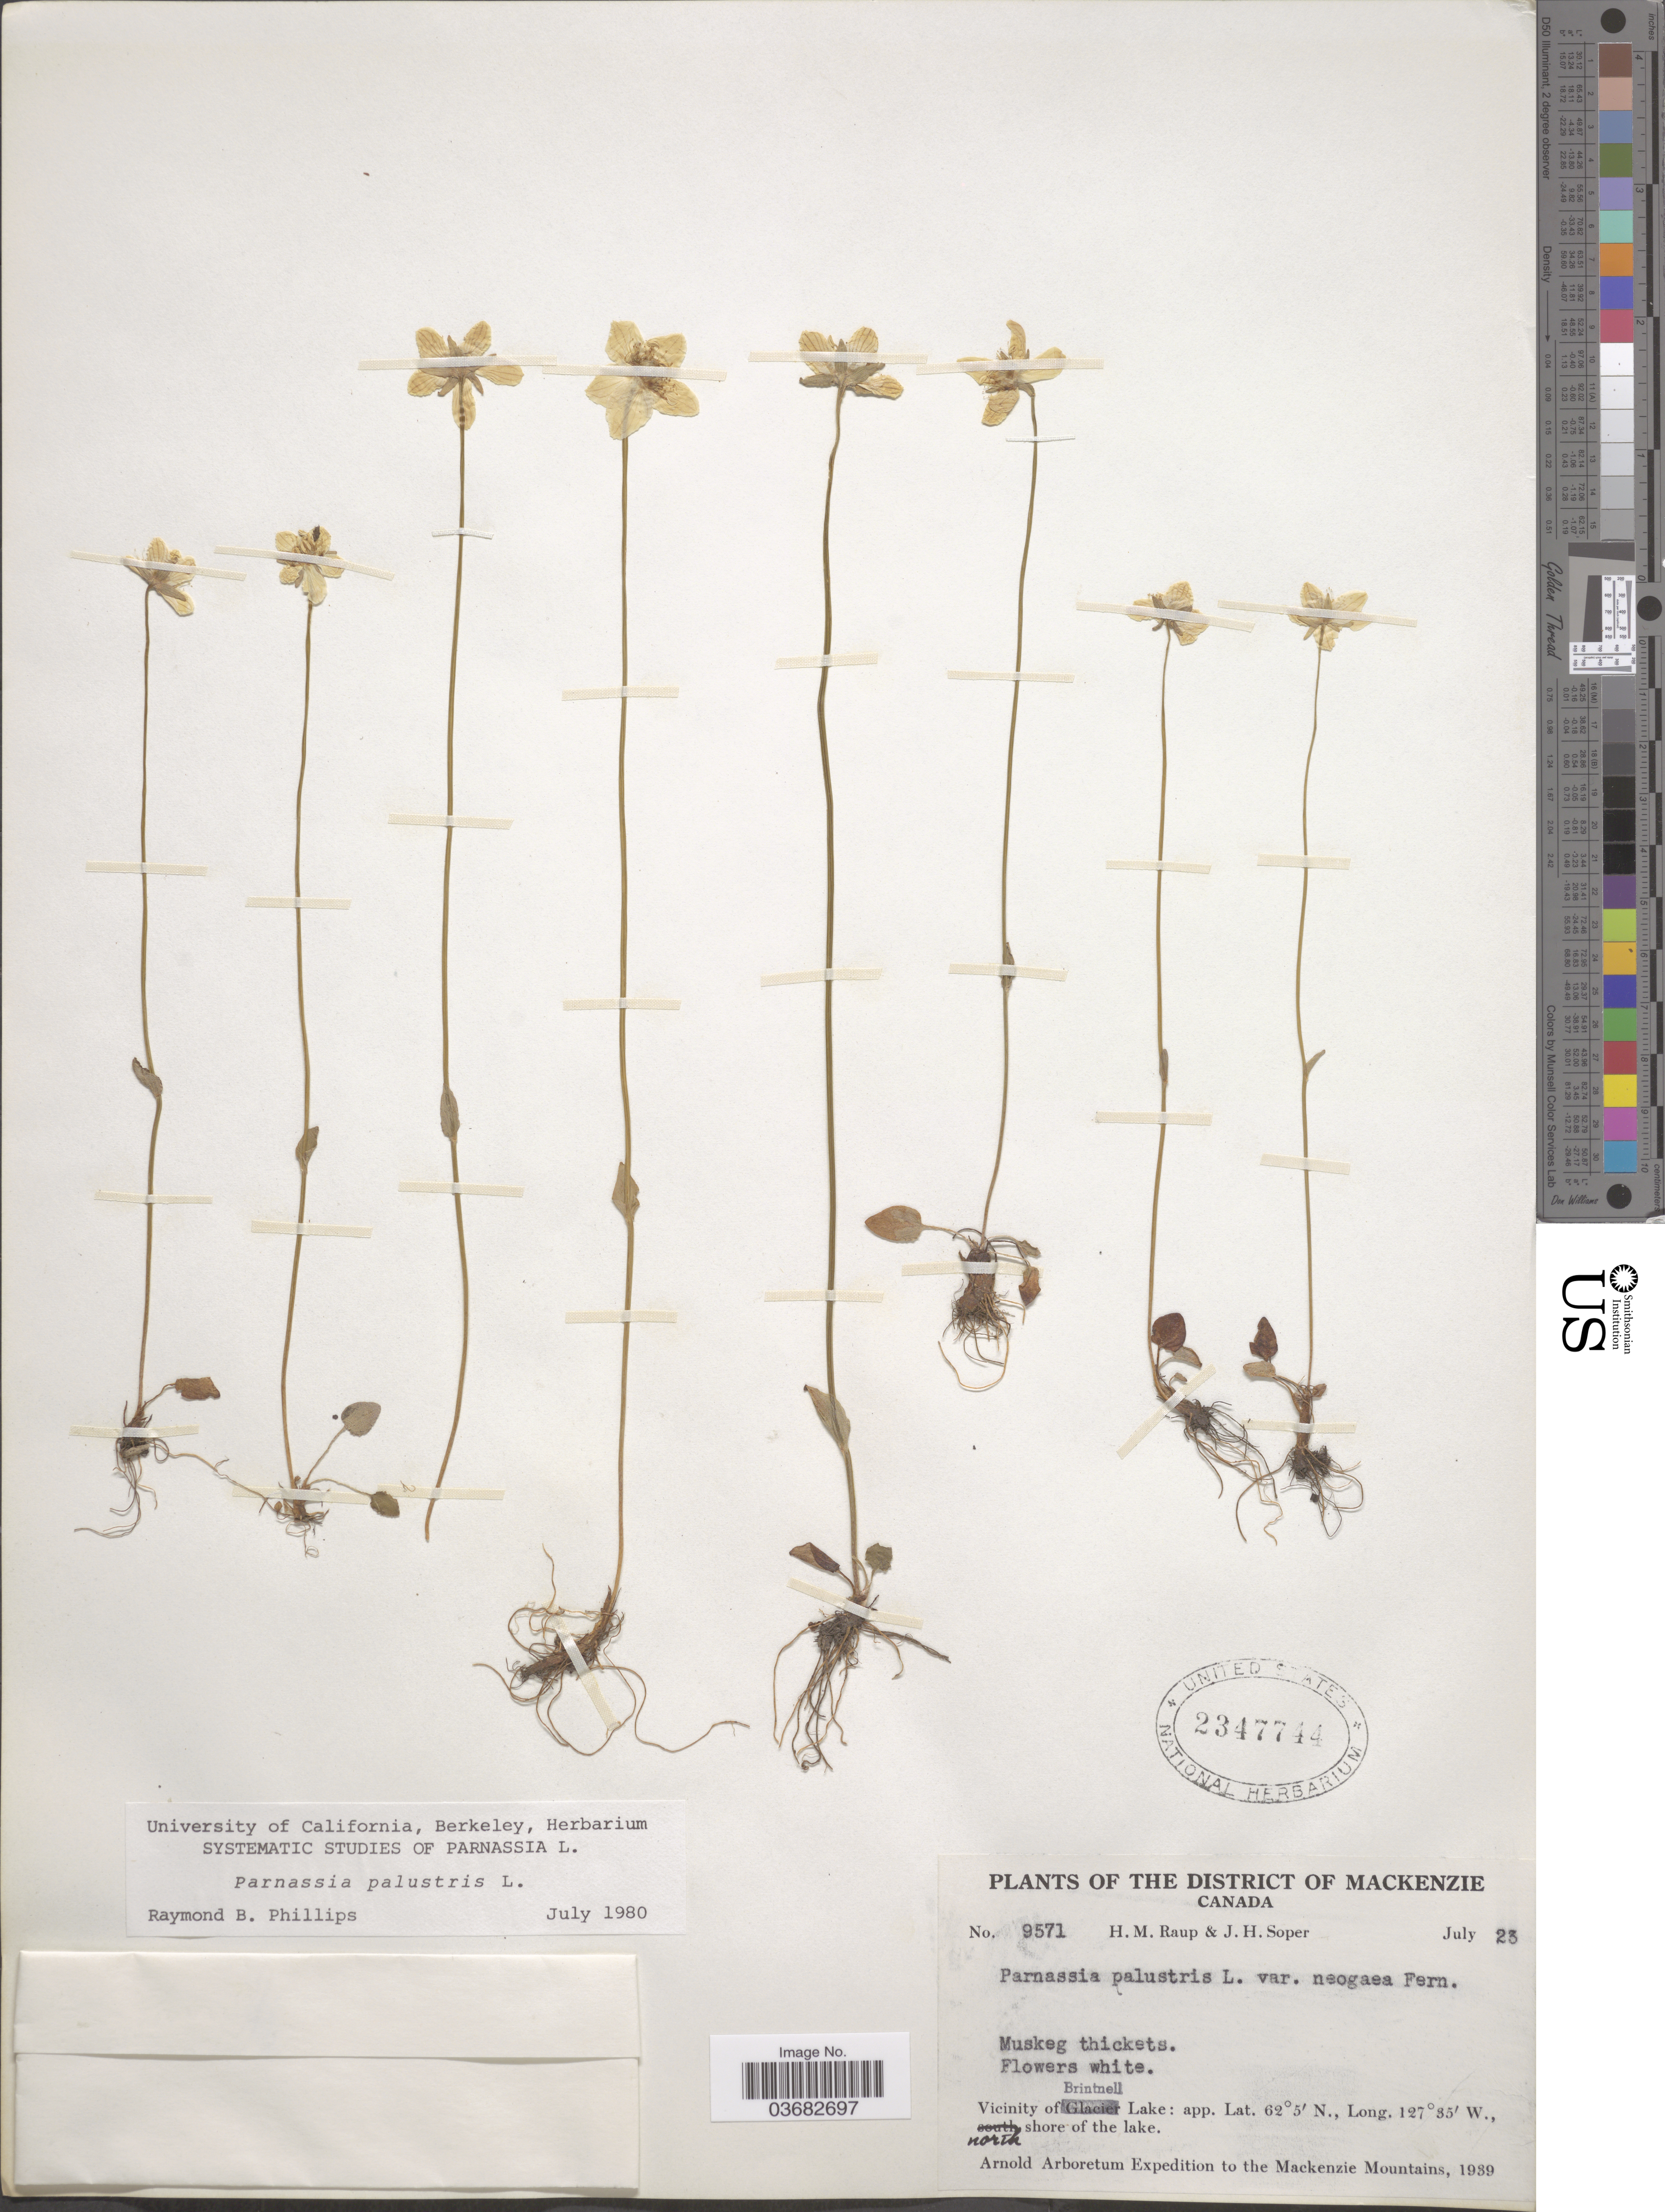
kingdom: Plantae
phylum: Tracheophyta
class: Magnoliopsida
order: Celastrales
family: Parnassiaceae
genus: Parnassia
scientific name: Parnassia palustris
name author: L.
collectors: H. Raup & J. H. Soper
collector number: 9571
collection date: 1939-07-23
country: Canada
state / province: Alberta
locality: The District of Mackenzie. Vicinity of Brintnell Lake; north shore of the lake. Expedition to the Mackenzie Mountains, 1939.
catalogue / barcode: US 2347744